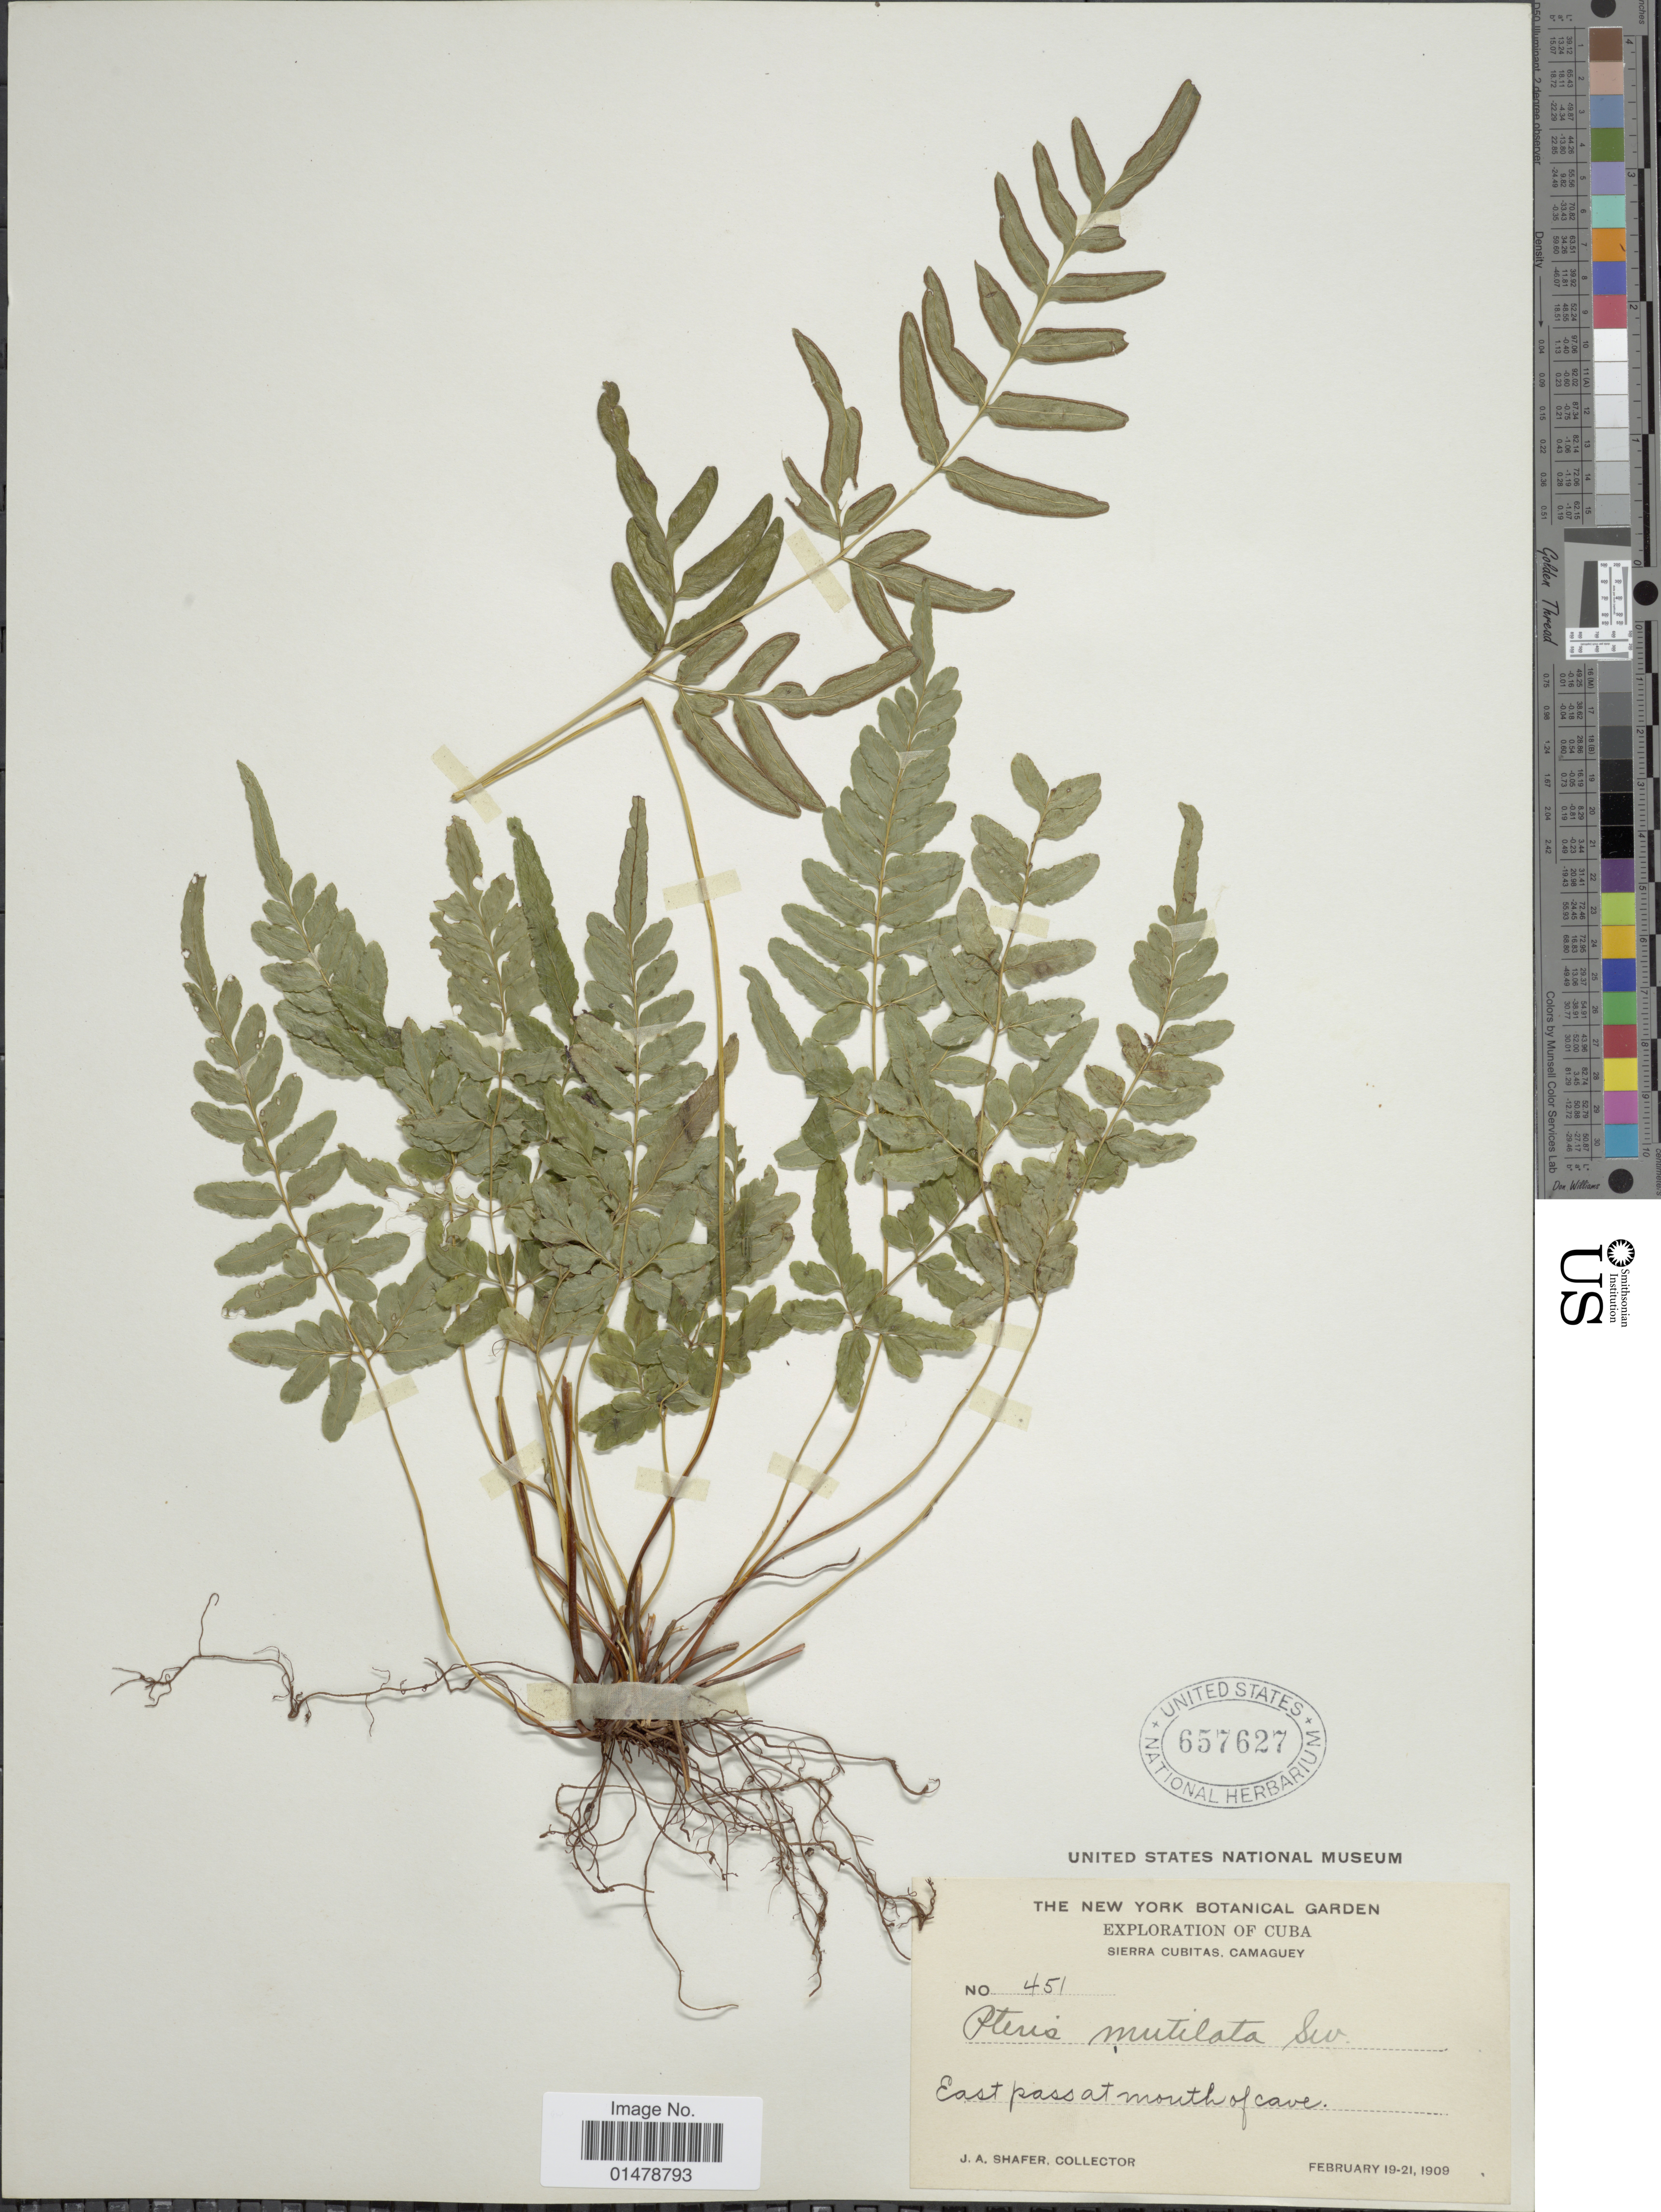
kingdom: Plantae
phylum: Tracheophyta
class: Polypodiopsida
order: Polypodiales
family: Pteridaceae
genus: Pteris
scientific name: Pteris mutilata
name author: L.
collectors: J. A. Shafer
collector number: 451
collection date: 1909-02-19/1909-02-21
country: Cuba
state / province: Camagüey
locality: Sierra Cubitas. East pass at mouth of cave.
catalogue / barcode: US 657627